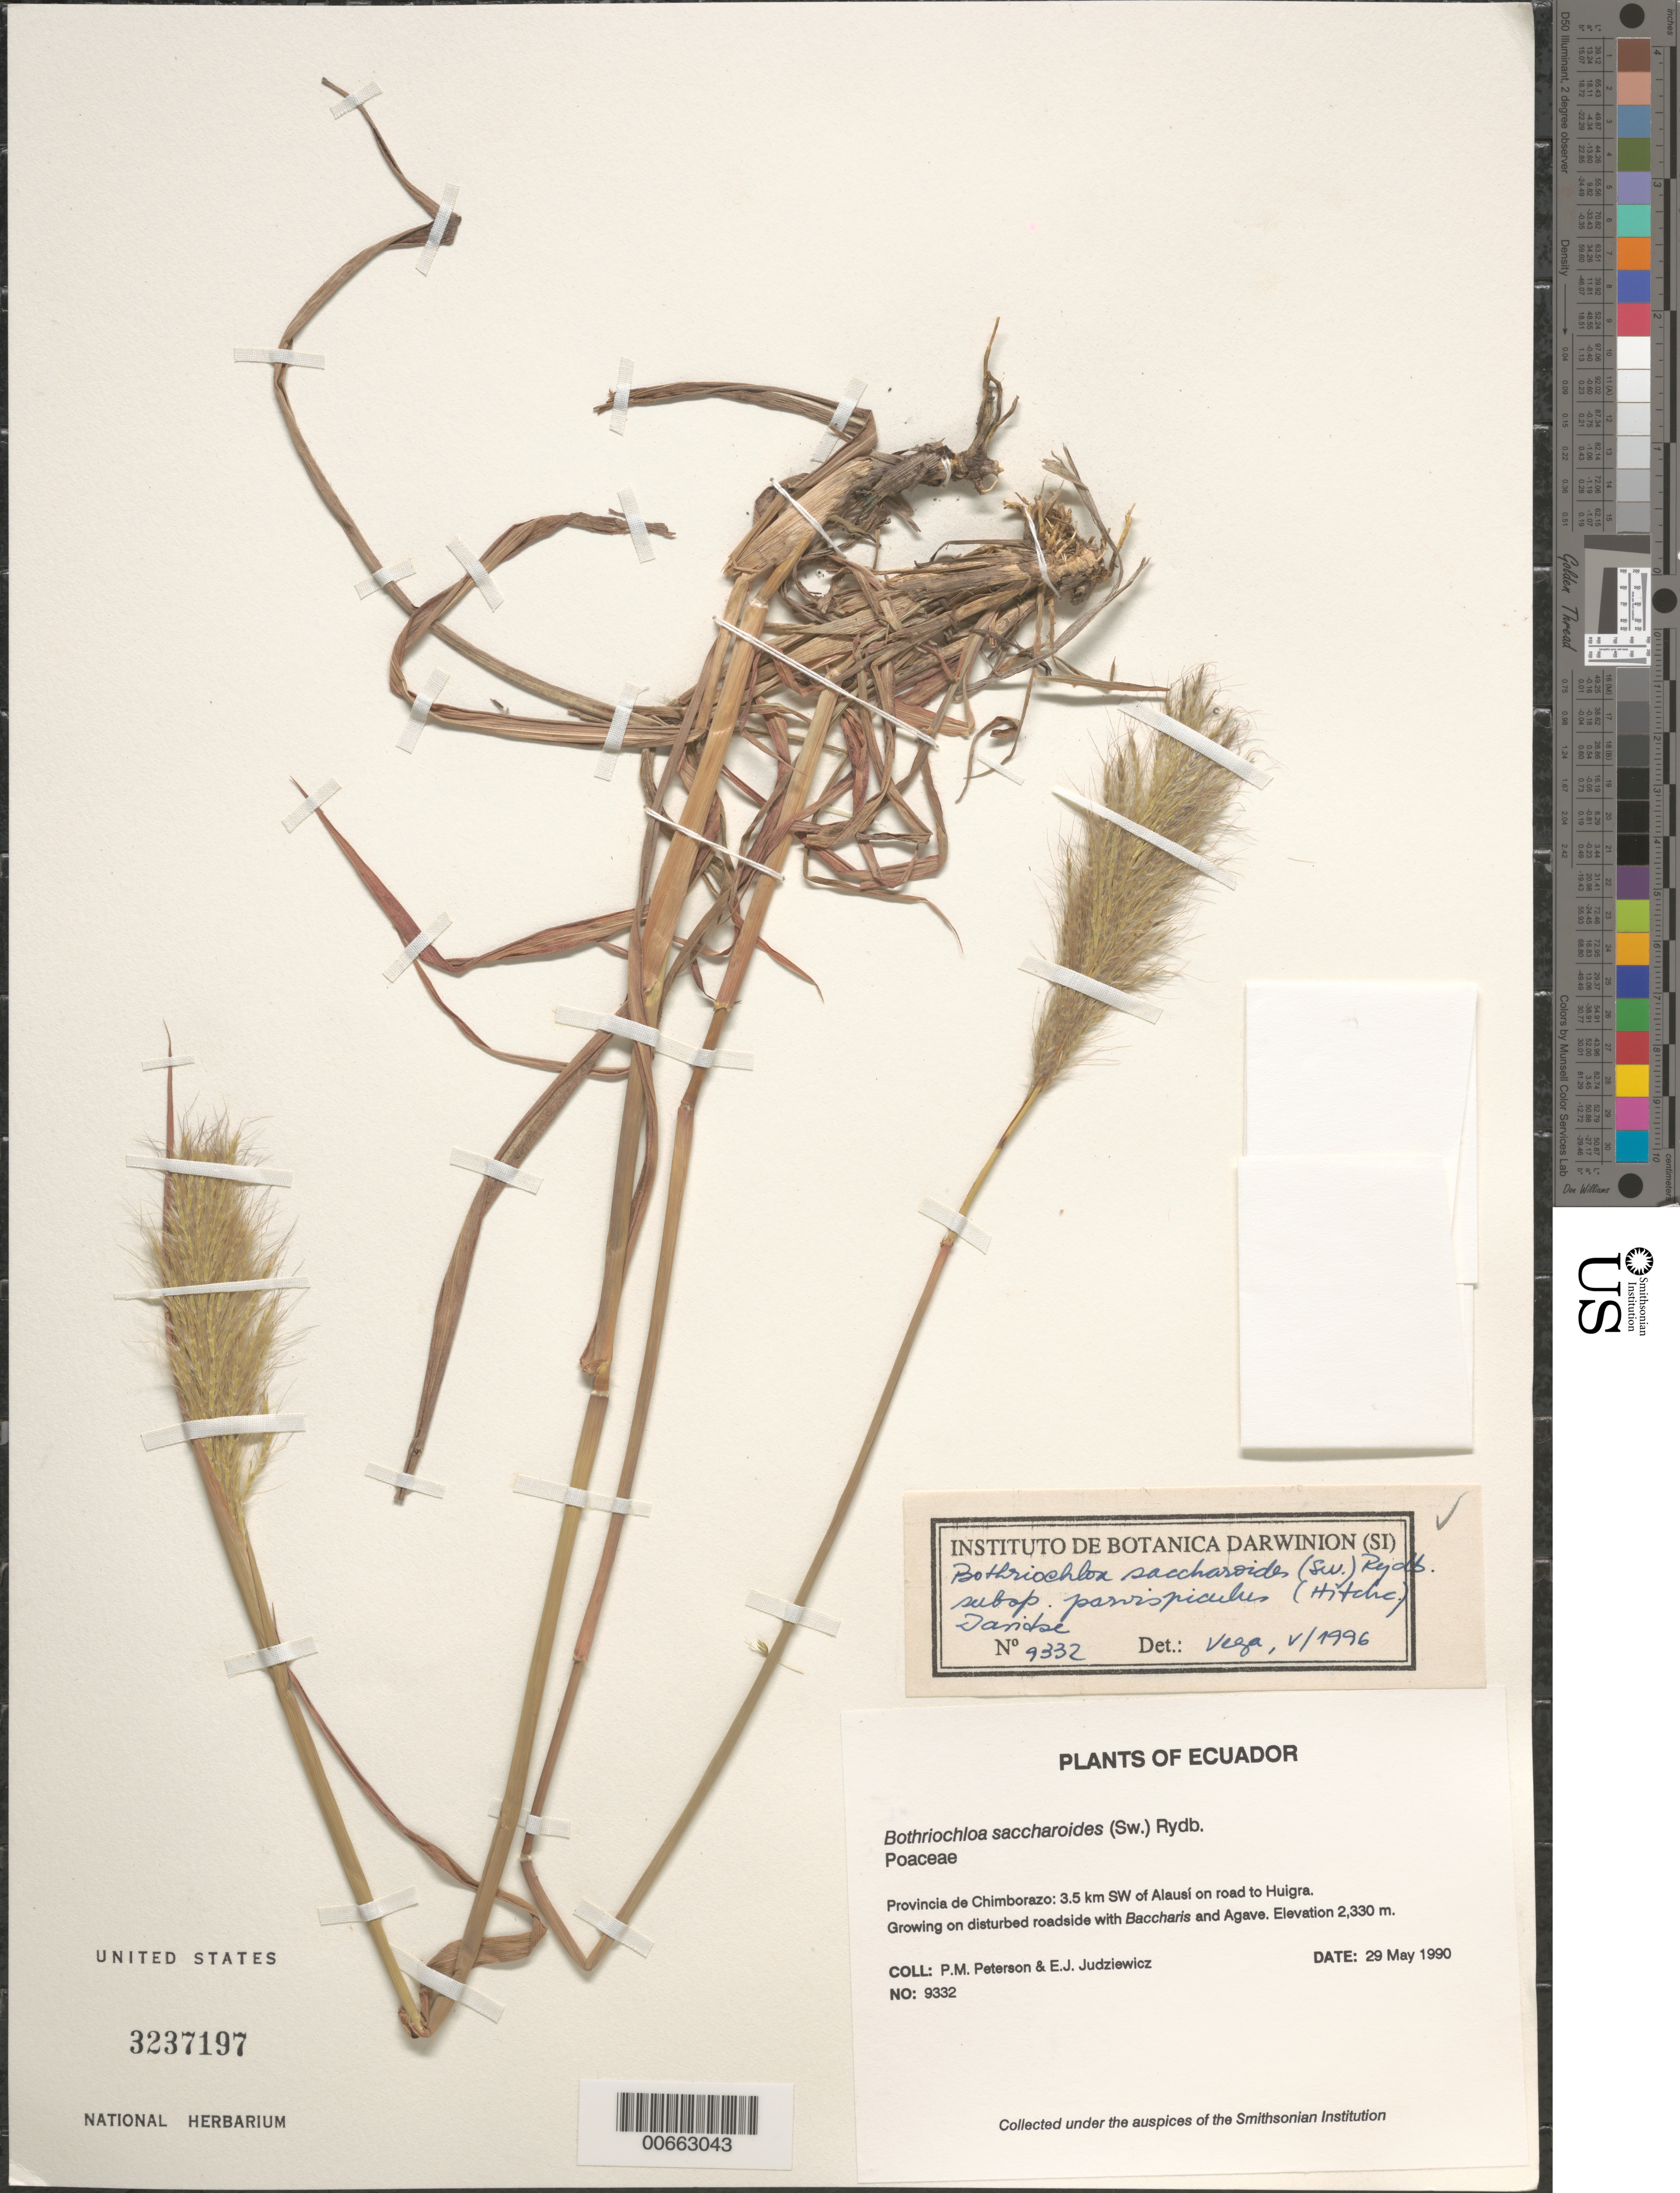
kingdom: Plantae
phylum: Tracheophyta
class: Liliopsida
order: Poales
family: Poaceae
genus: Bothriochloa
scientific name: Bothriochloa saccharoides subsp. parvispiculus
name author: (Hitchc.) Davidse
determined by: Vega, --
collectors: P. M. Peterson & E. J. Judziewicz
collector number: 09332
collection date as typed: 29 May 1990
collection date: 1990-05-29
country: Ecuador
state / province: Chimborazo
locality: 3.5 km SW of Alausí on road to Huigra.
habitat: Growing on disturbed roadside with Baccharis and Agave.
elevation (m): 2330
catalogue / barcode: US 3237197